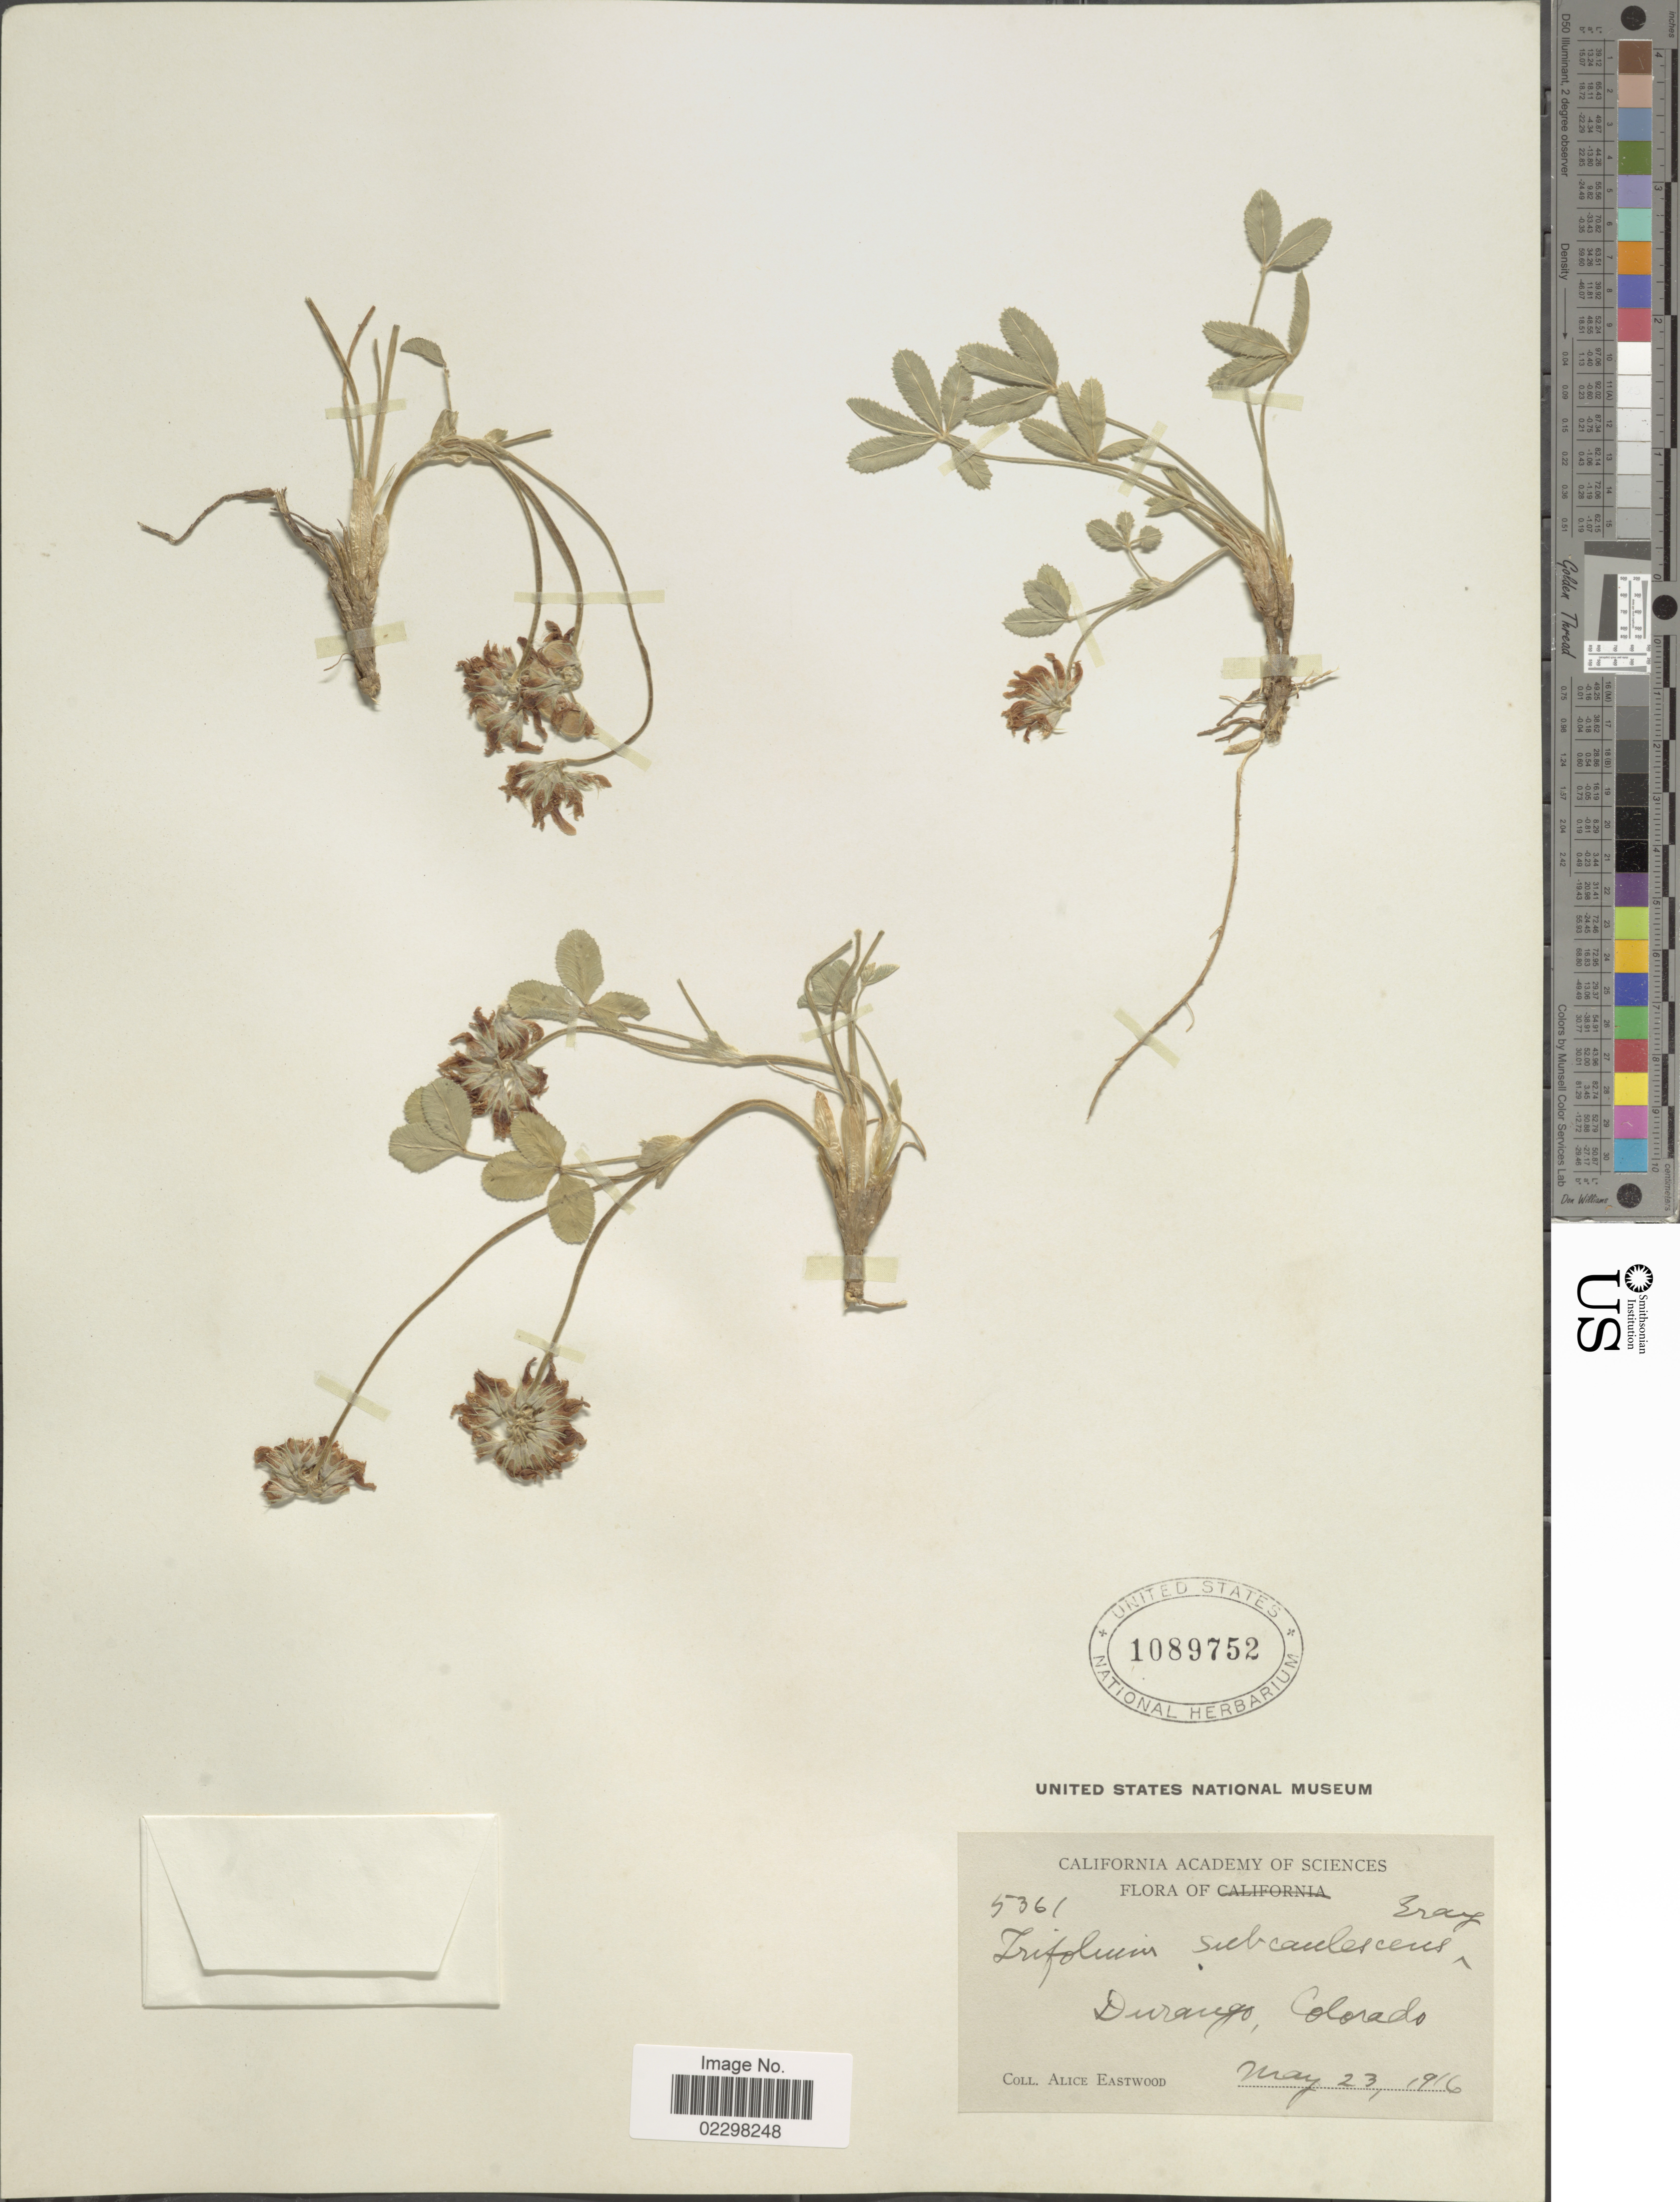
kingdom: Plantae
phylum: Tracheophyta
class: Magnoliopsida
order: Fabales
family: Fabaceae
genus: Trifolium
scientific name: Trifolium subcaulescens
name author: A. Gray in Ives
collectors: A. Eastwood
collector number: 5361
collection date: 1916-05-23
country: United States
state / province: Colorado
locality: Durango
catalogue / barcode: US 1089752